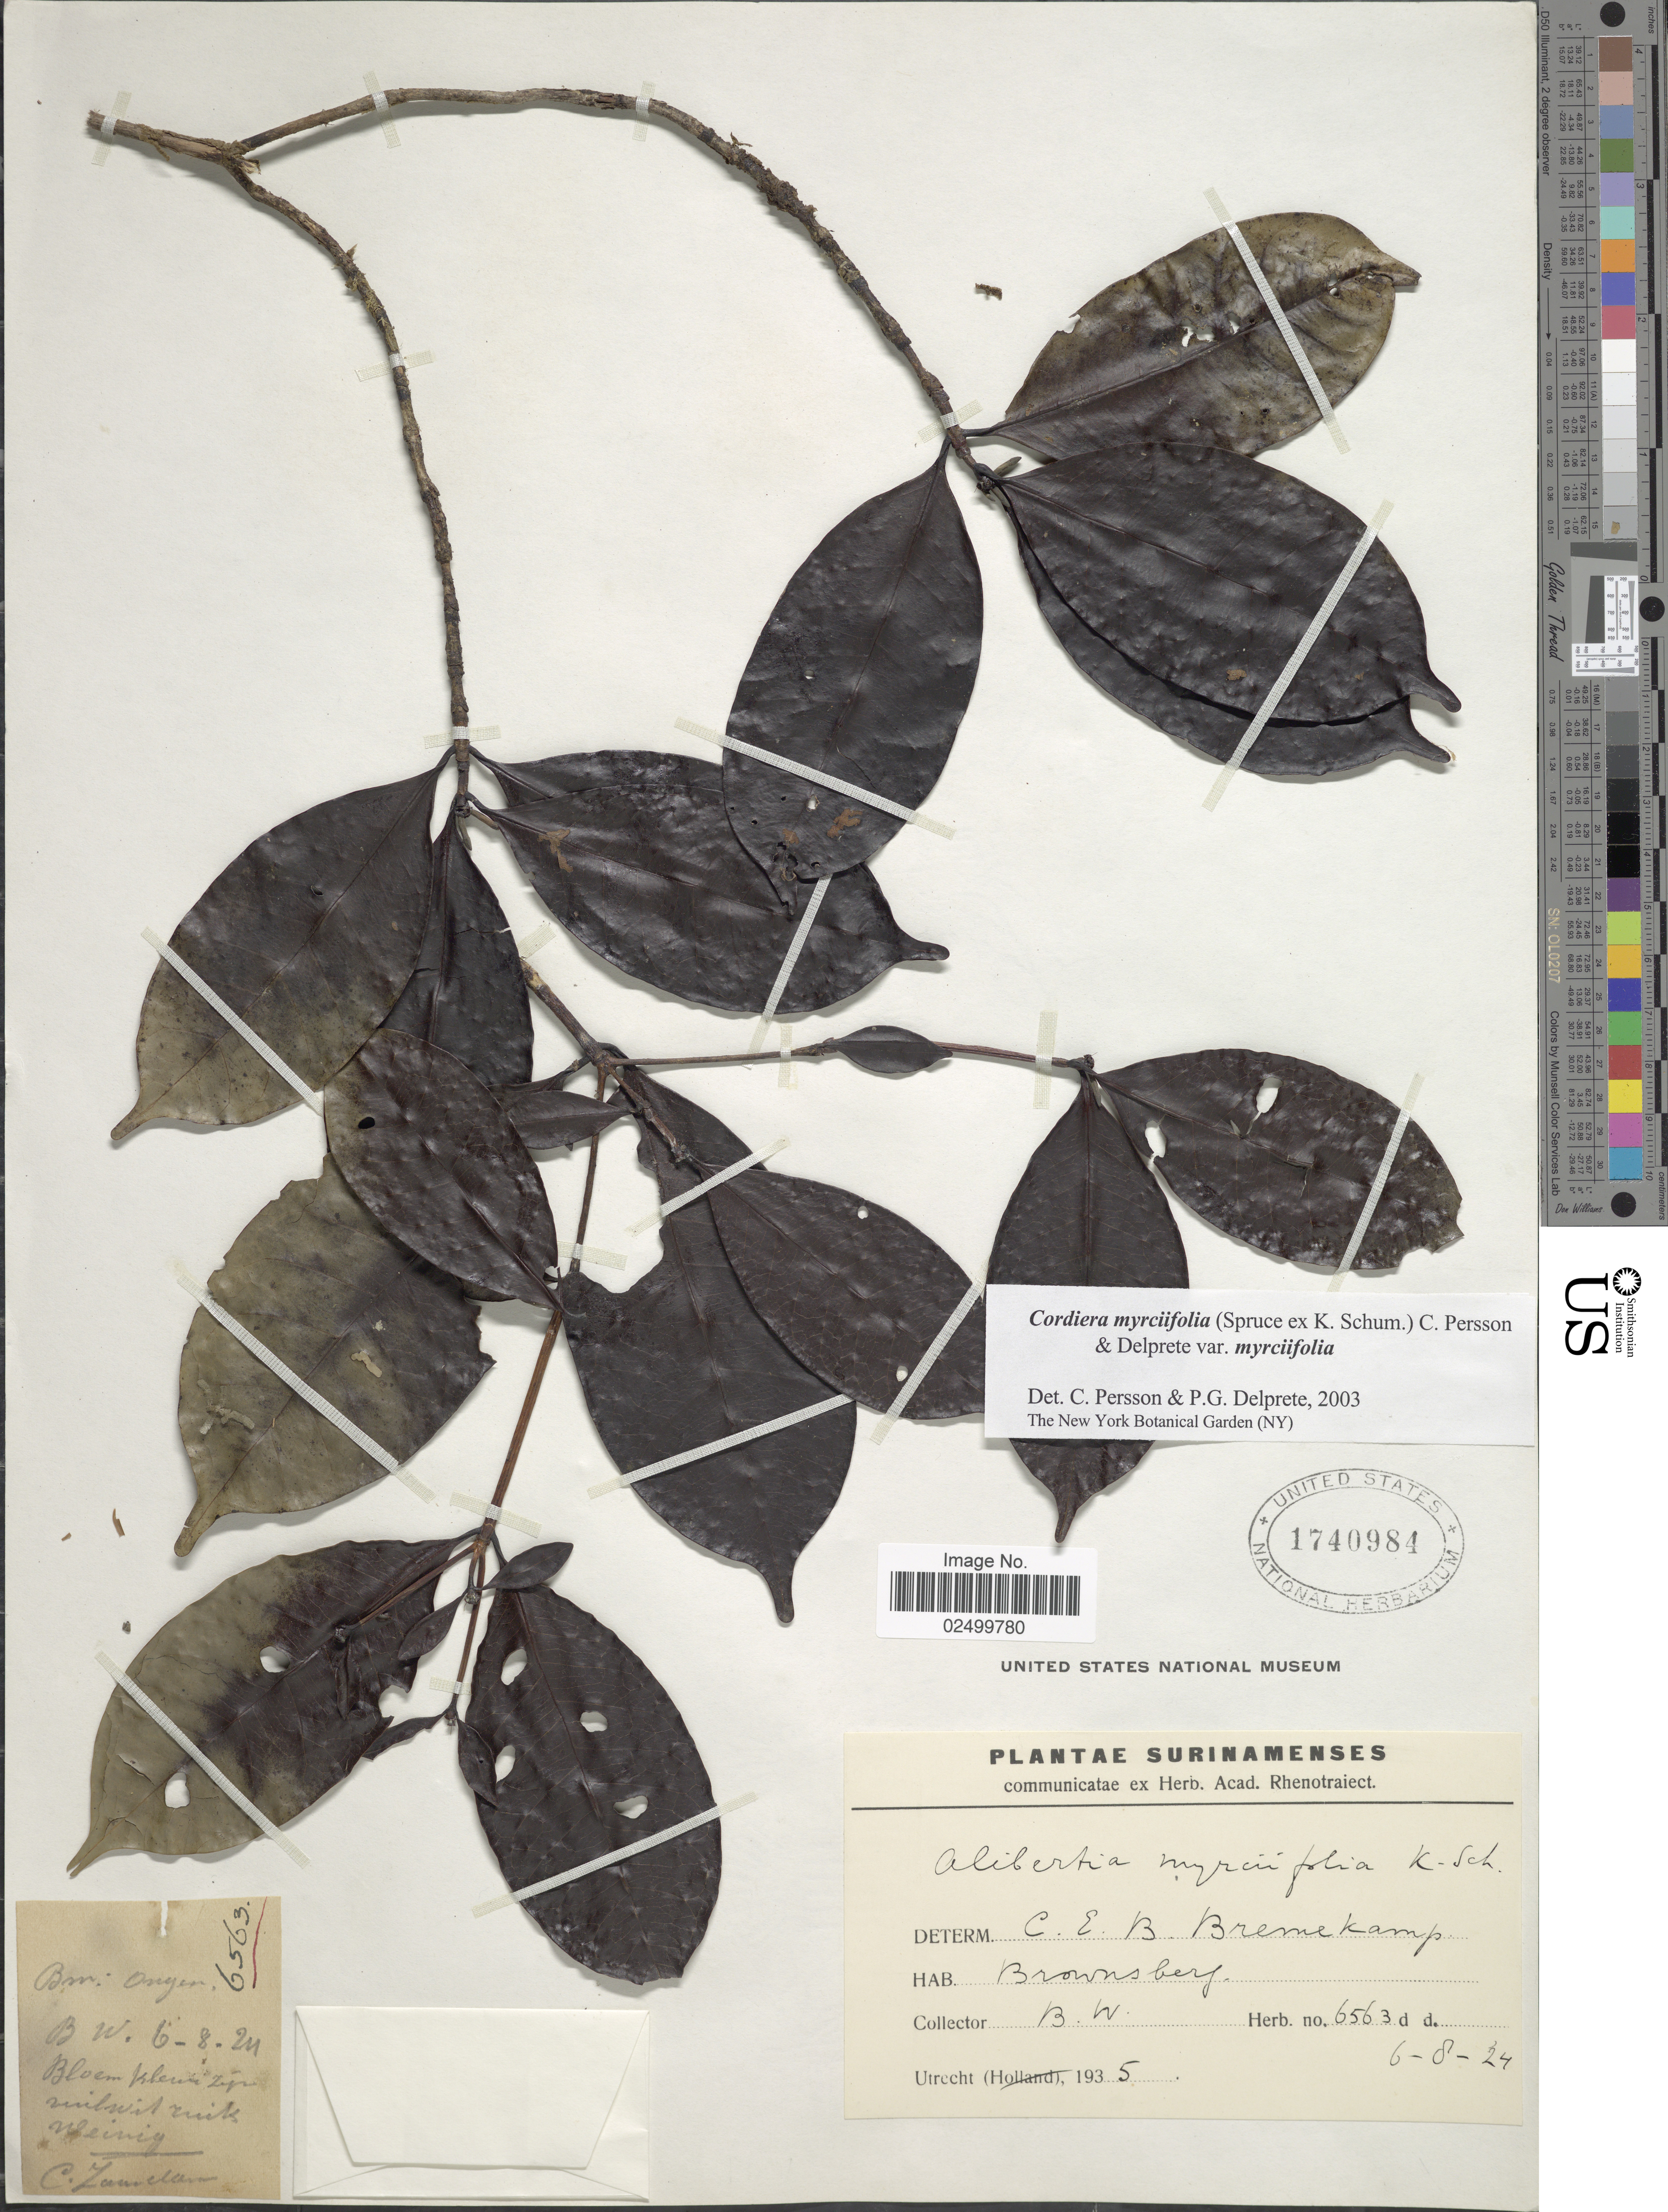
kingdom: Plantae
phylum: Tracheophyta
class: Magnoliopsida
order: Gentianales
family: Rubiaceae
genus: Cordiera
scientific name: Cordiera myrciifolia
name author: (K. Schum.) C.H. Perss. & Delprete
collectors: B.W.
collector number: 6563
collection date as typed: Transcribed d/m/y: 6/8/24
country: Suriname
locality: Brownsberg.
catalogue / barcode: US 1740984